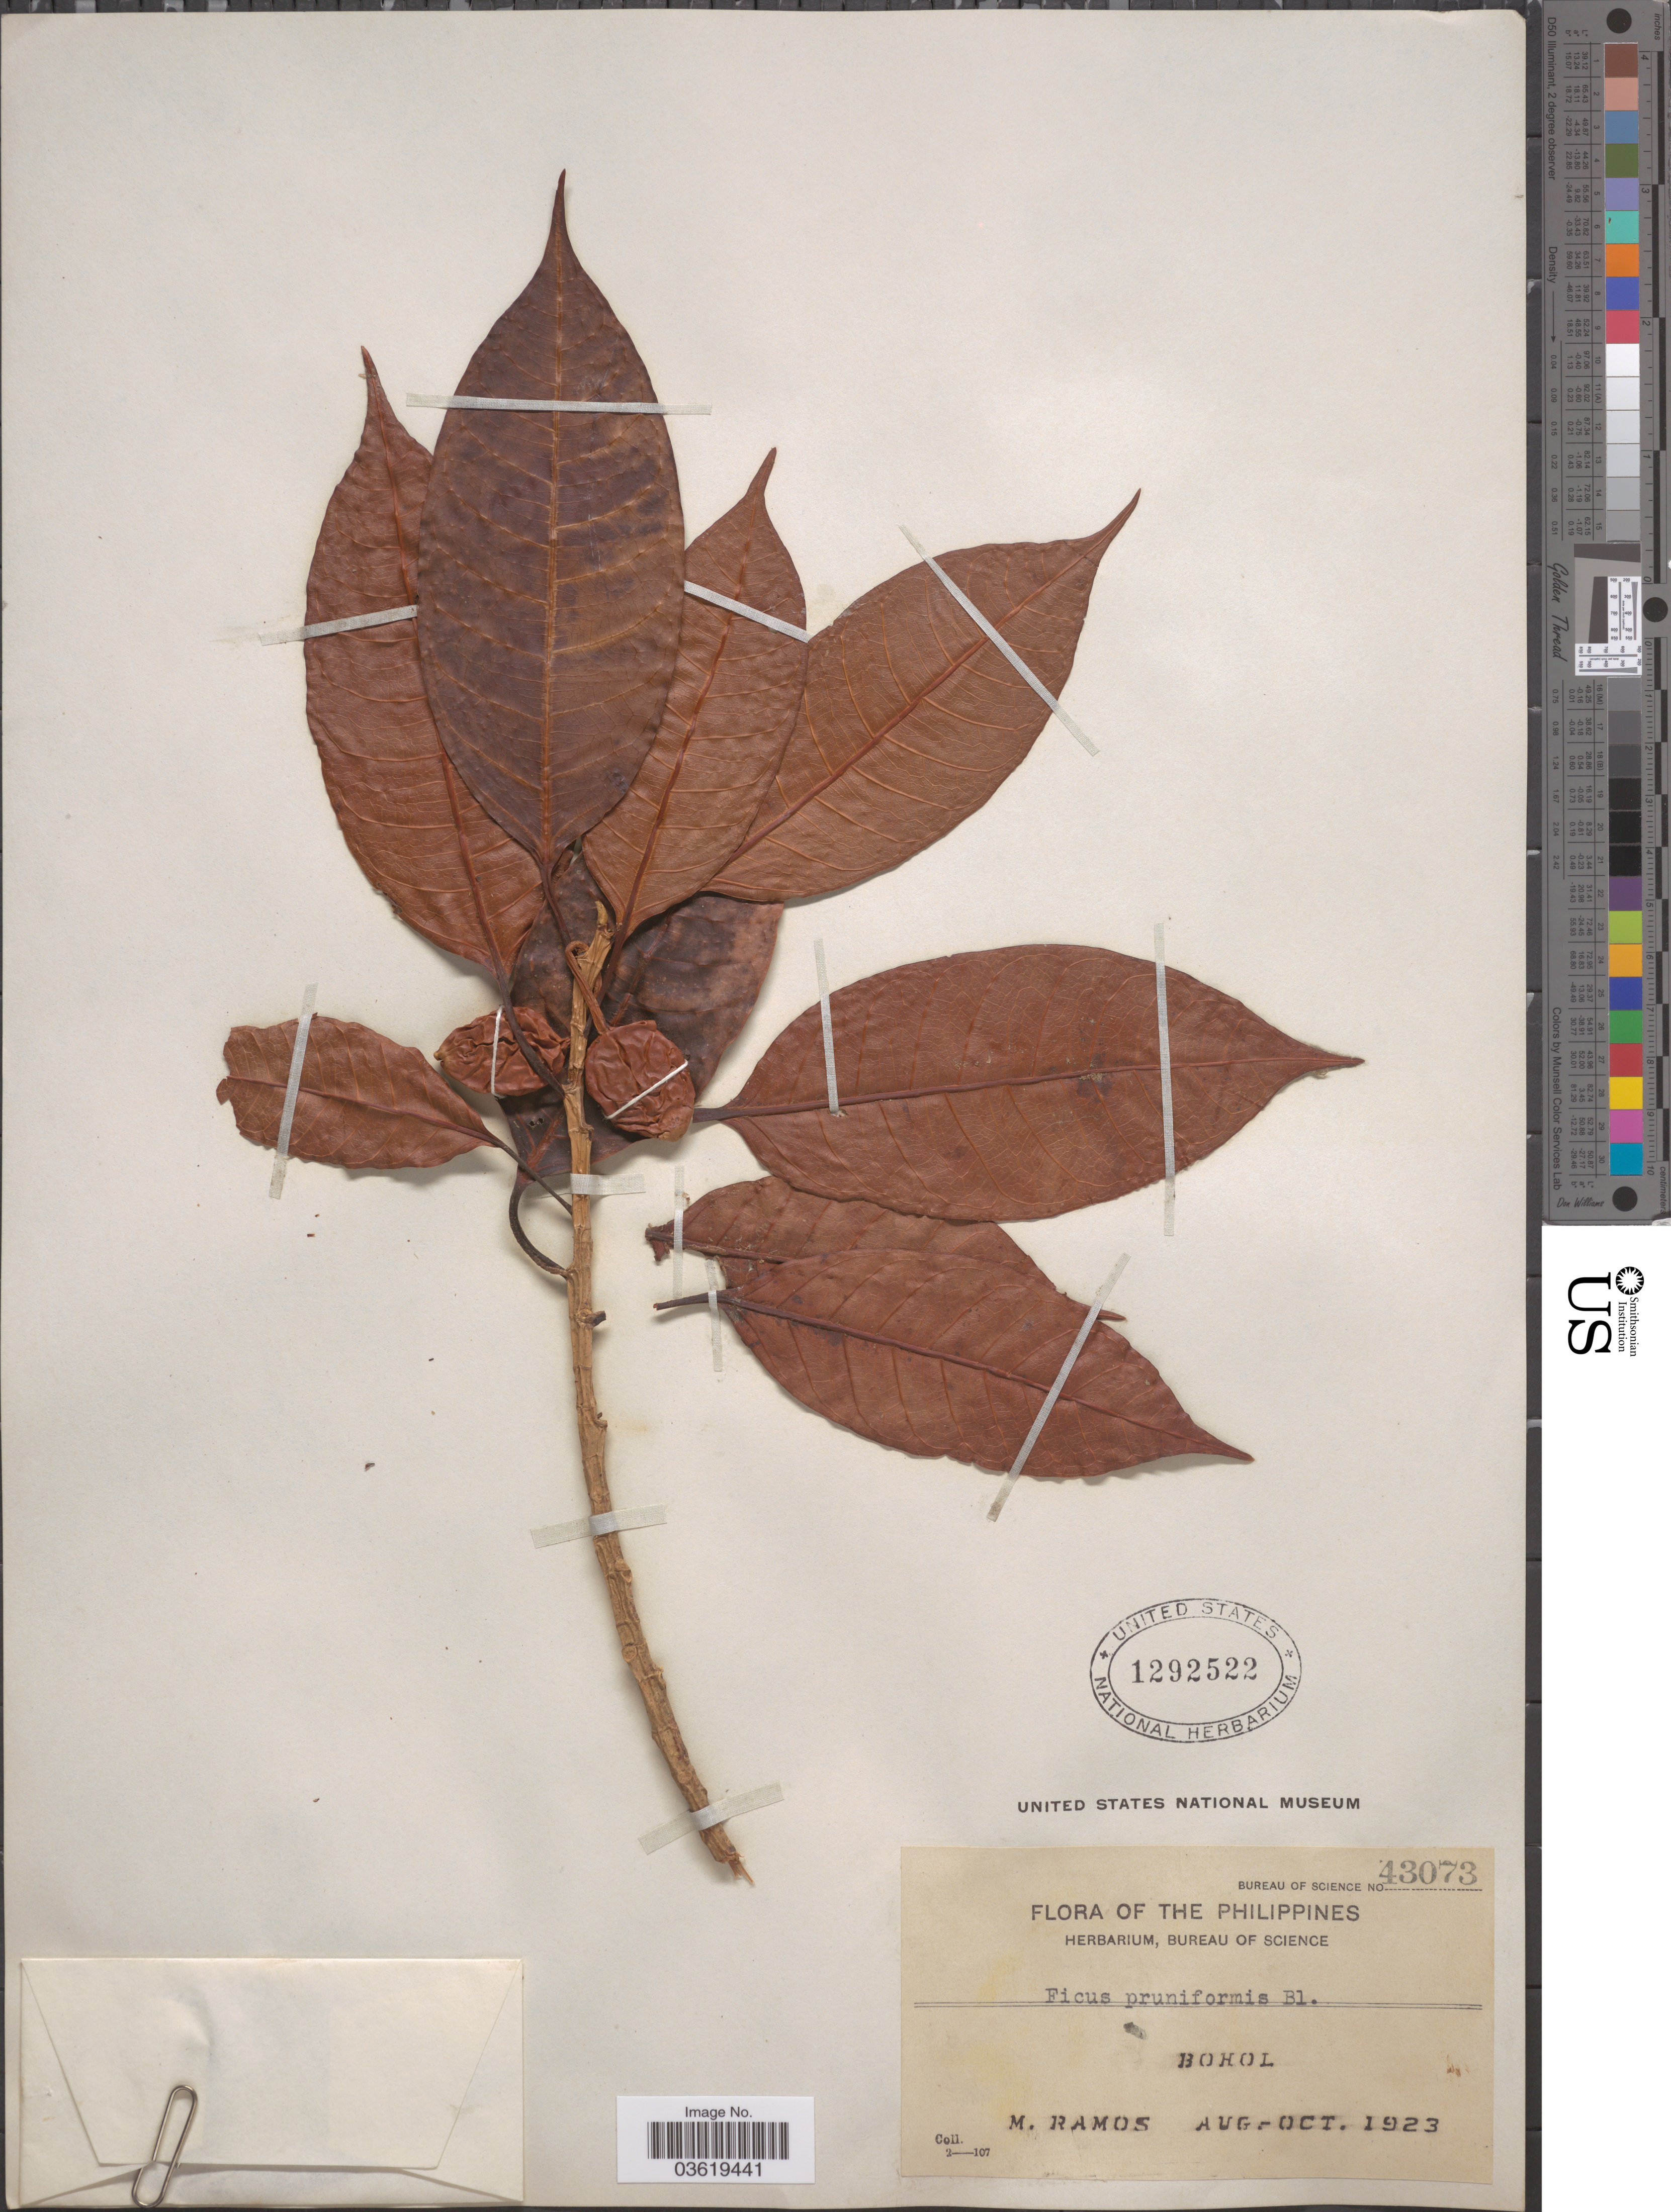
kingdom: Plantae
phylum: Tracheophyta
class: Magnoliopsida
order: Rosales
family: Moraceae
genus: Ficus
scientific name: Ficus pruniformis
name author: Blume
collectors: M. Ramos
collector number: Bureau of Science 43073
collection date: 1923-08/1923-10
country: Philippines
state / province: Central Visayas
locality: Bohol.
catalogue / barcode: US 1292522